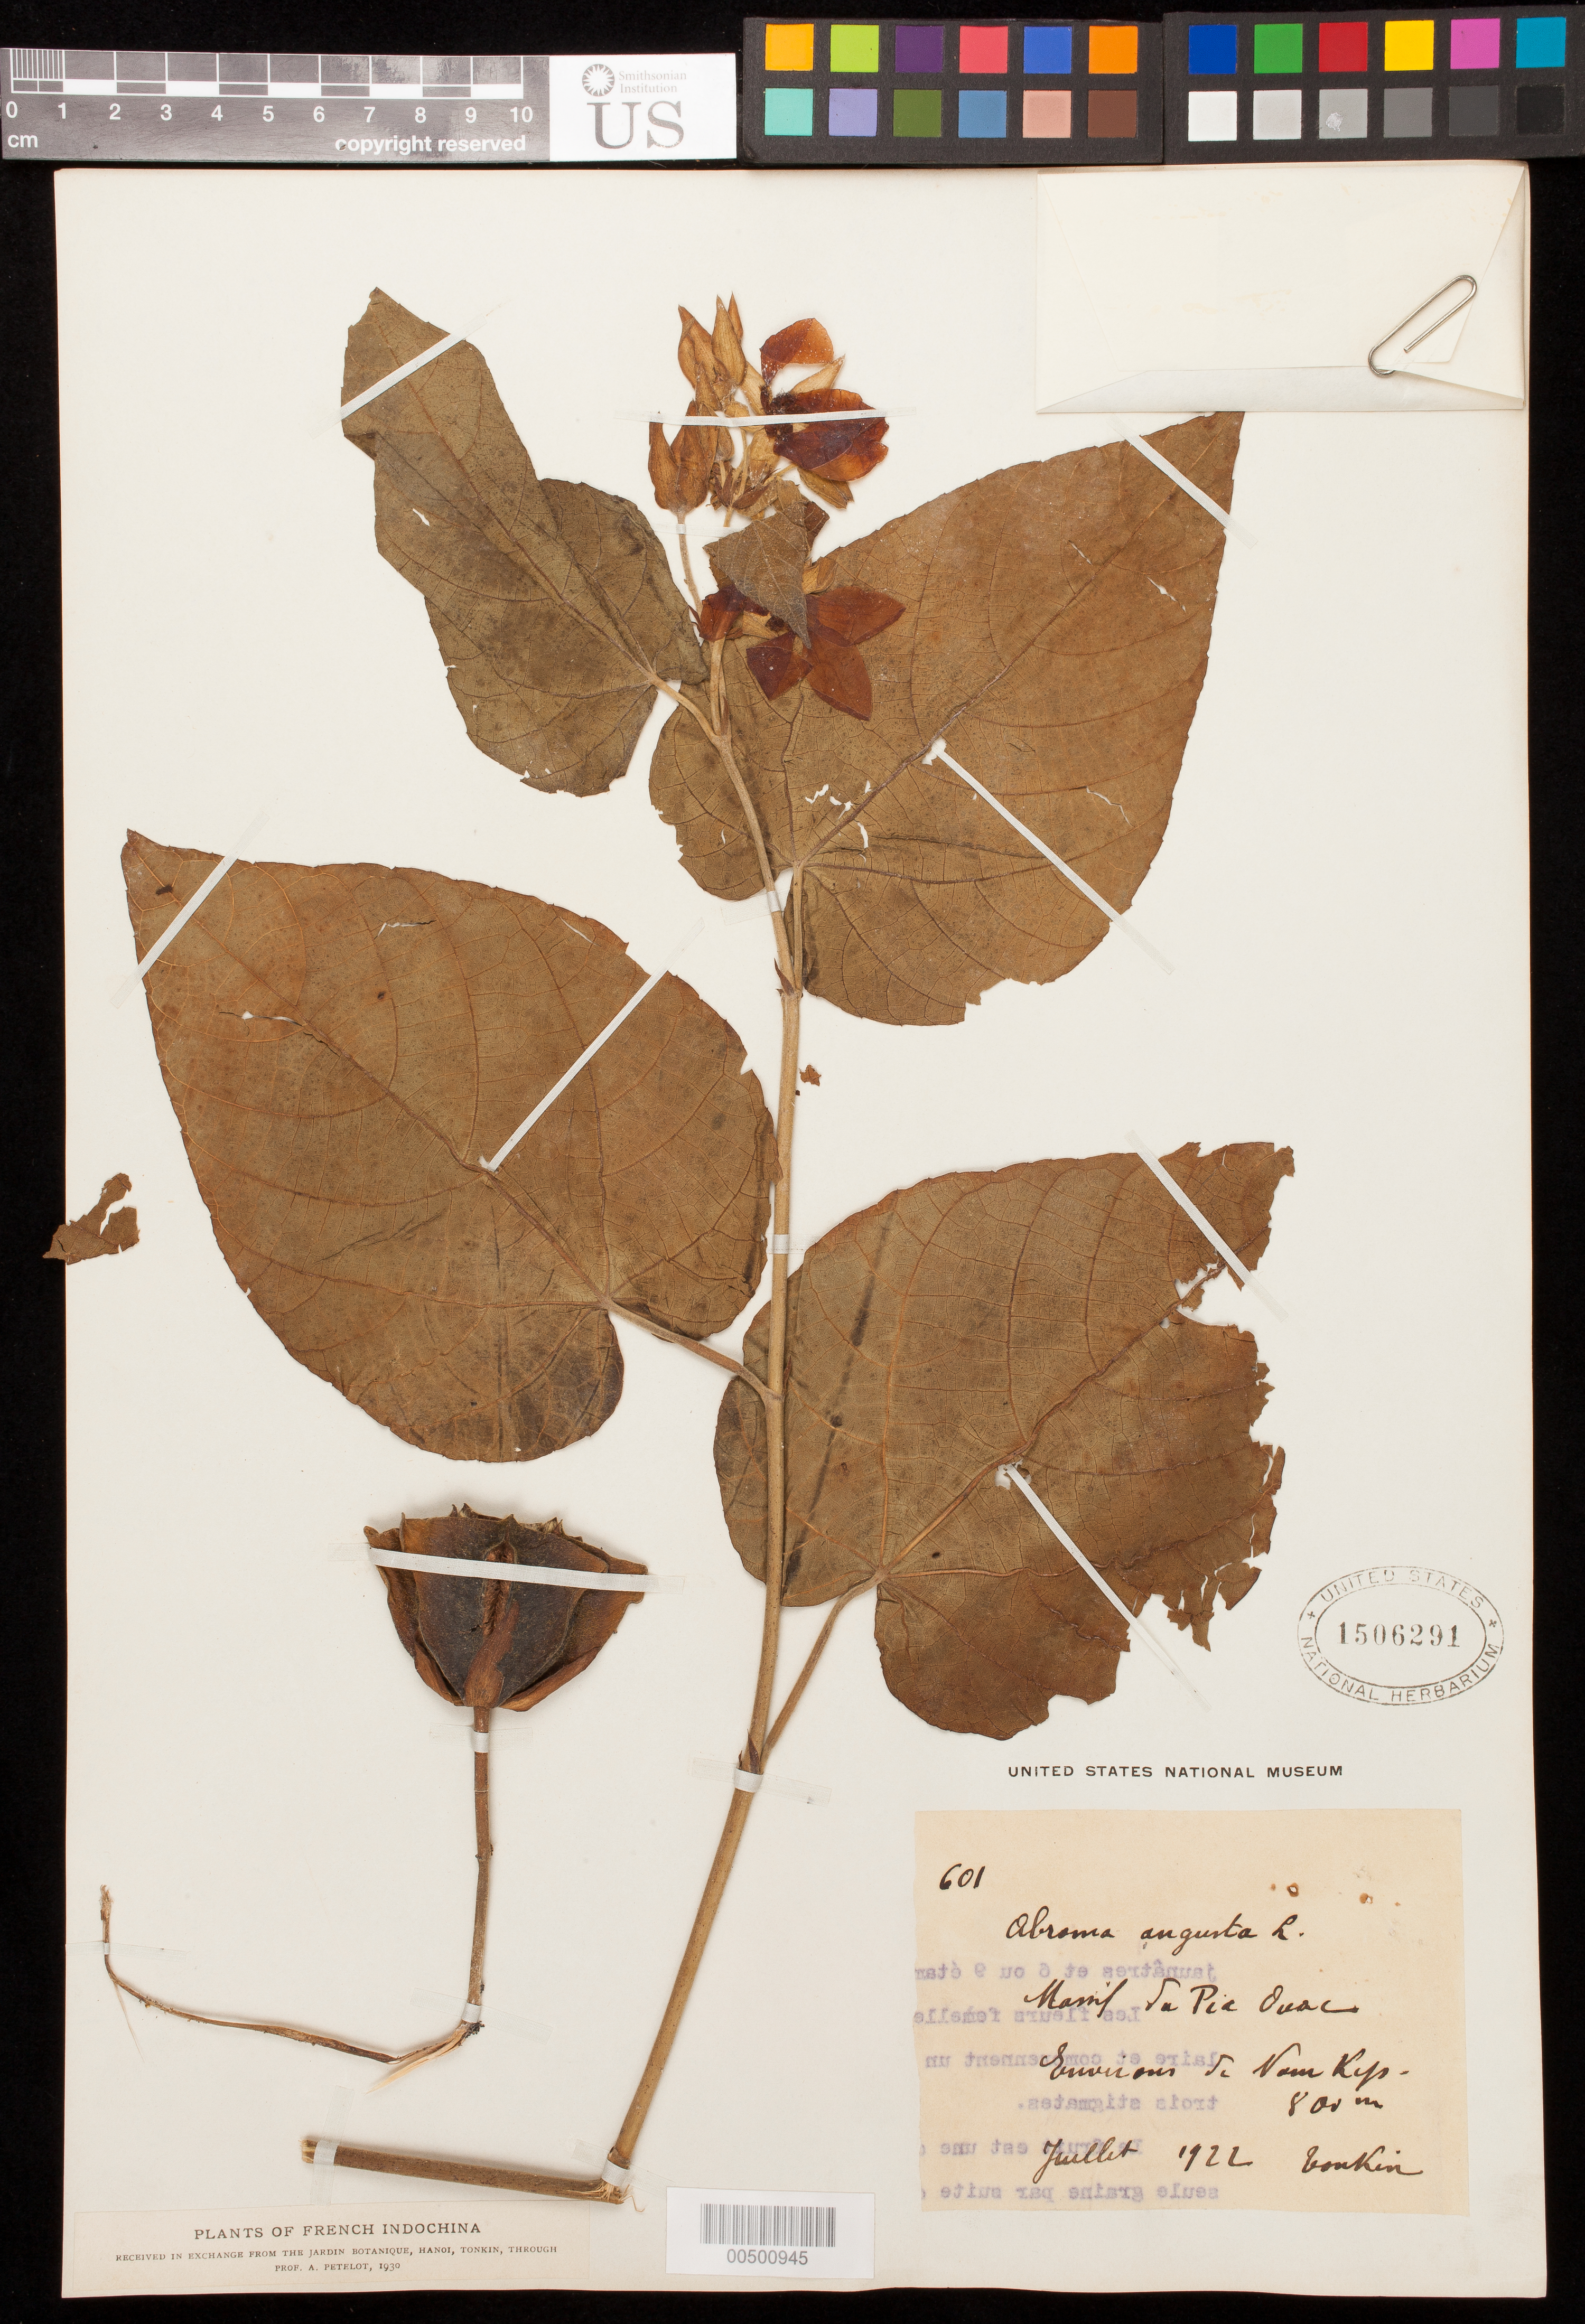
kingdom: Plantae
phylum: Tracheophyta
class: Magnoliopsida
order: Malvales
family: Malvaceae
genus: Abroma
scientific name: Abroma augusta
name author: (L.) L. f.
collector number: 601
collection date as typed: Jul 1922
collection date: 1922-07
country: Vietnam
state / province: Cao Bang (?)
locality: Tonkin, Massif du Pia Ouac [Pia Oac?], environs de Nam Kip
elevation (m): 800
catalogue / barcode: US 1506291